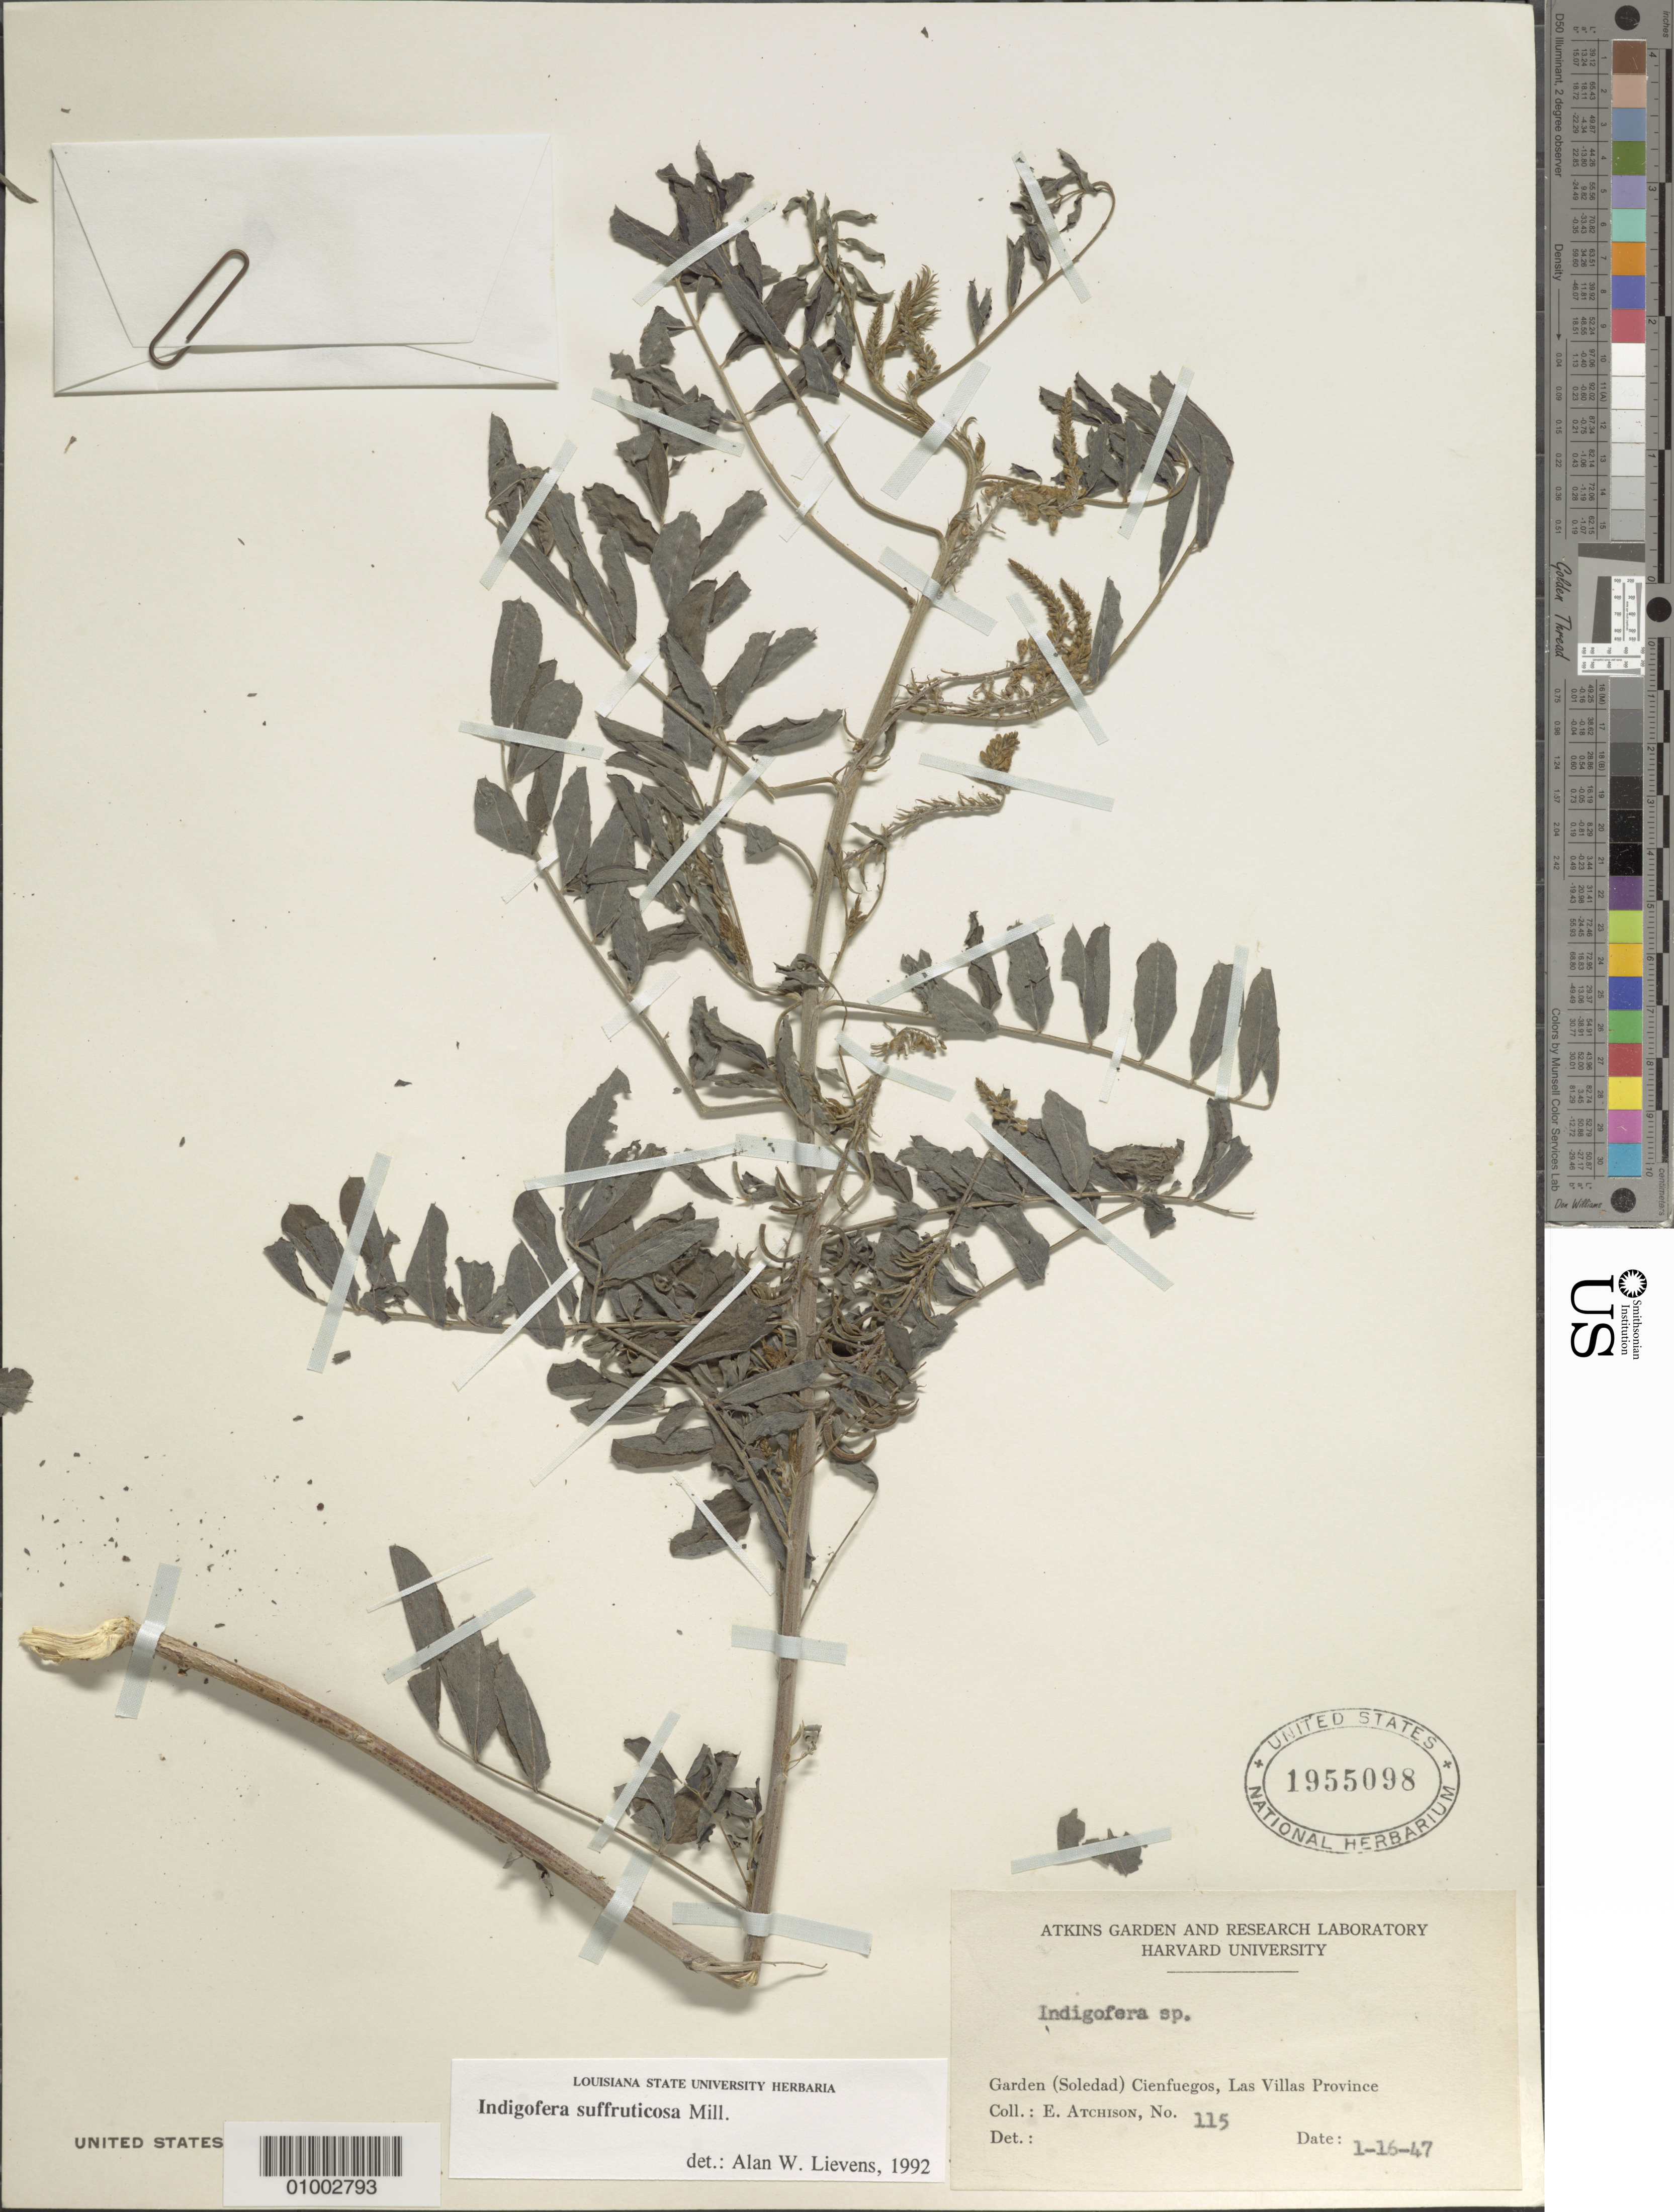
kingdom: Plantae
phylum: Tracheophyta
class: Magnoliopsida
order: Fabales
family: Fabaceae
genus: Indigofera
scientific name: Indigofera suffruticosa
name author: Mill.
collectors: E. Atchison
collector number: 115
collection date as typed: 16 Jan 1947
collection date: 1947-01-16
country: Cuba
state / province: Cienfuegos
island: Cuba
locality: (Soledad), Las Villas Province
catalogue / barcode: US 1955098